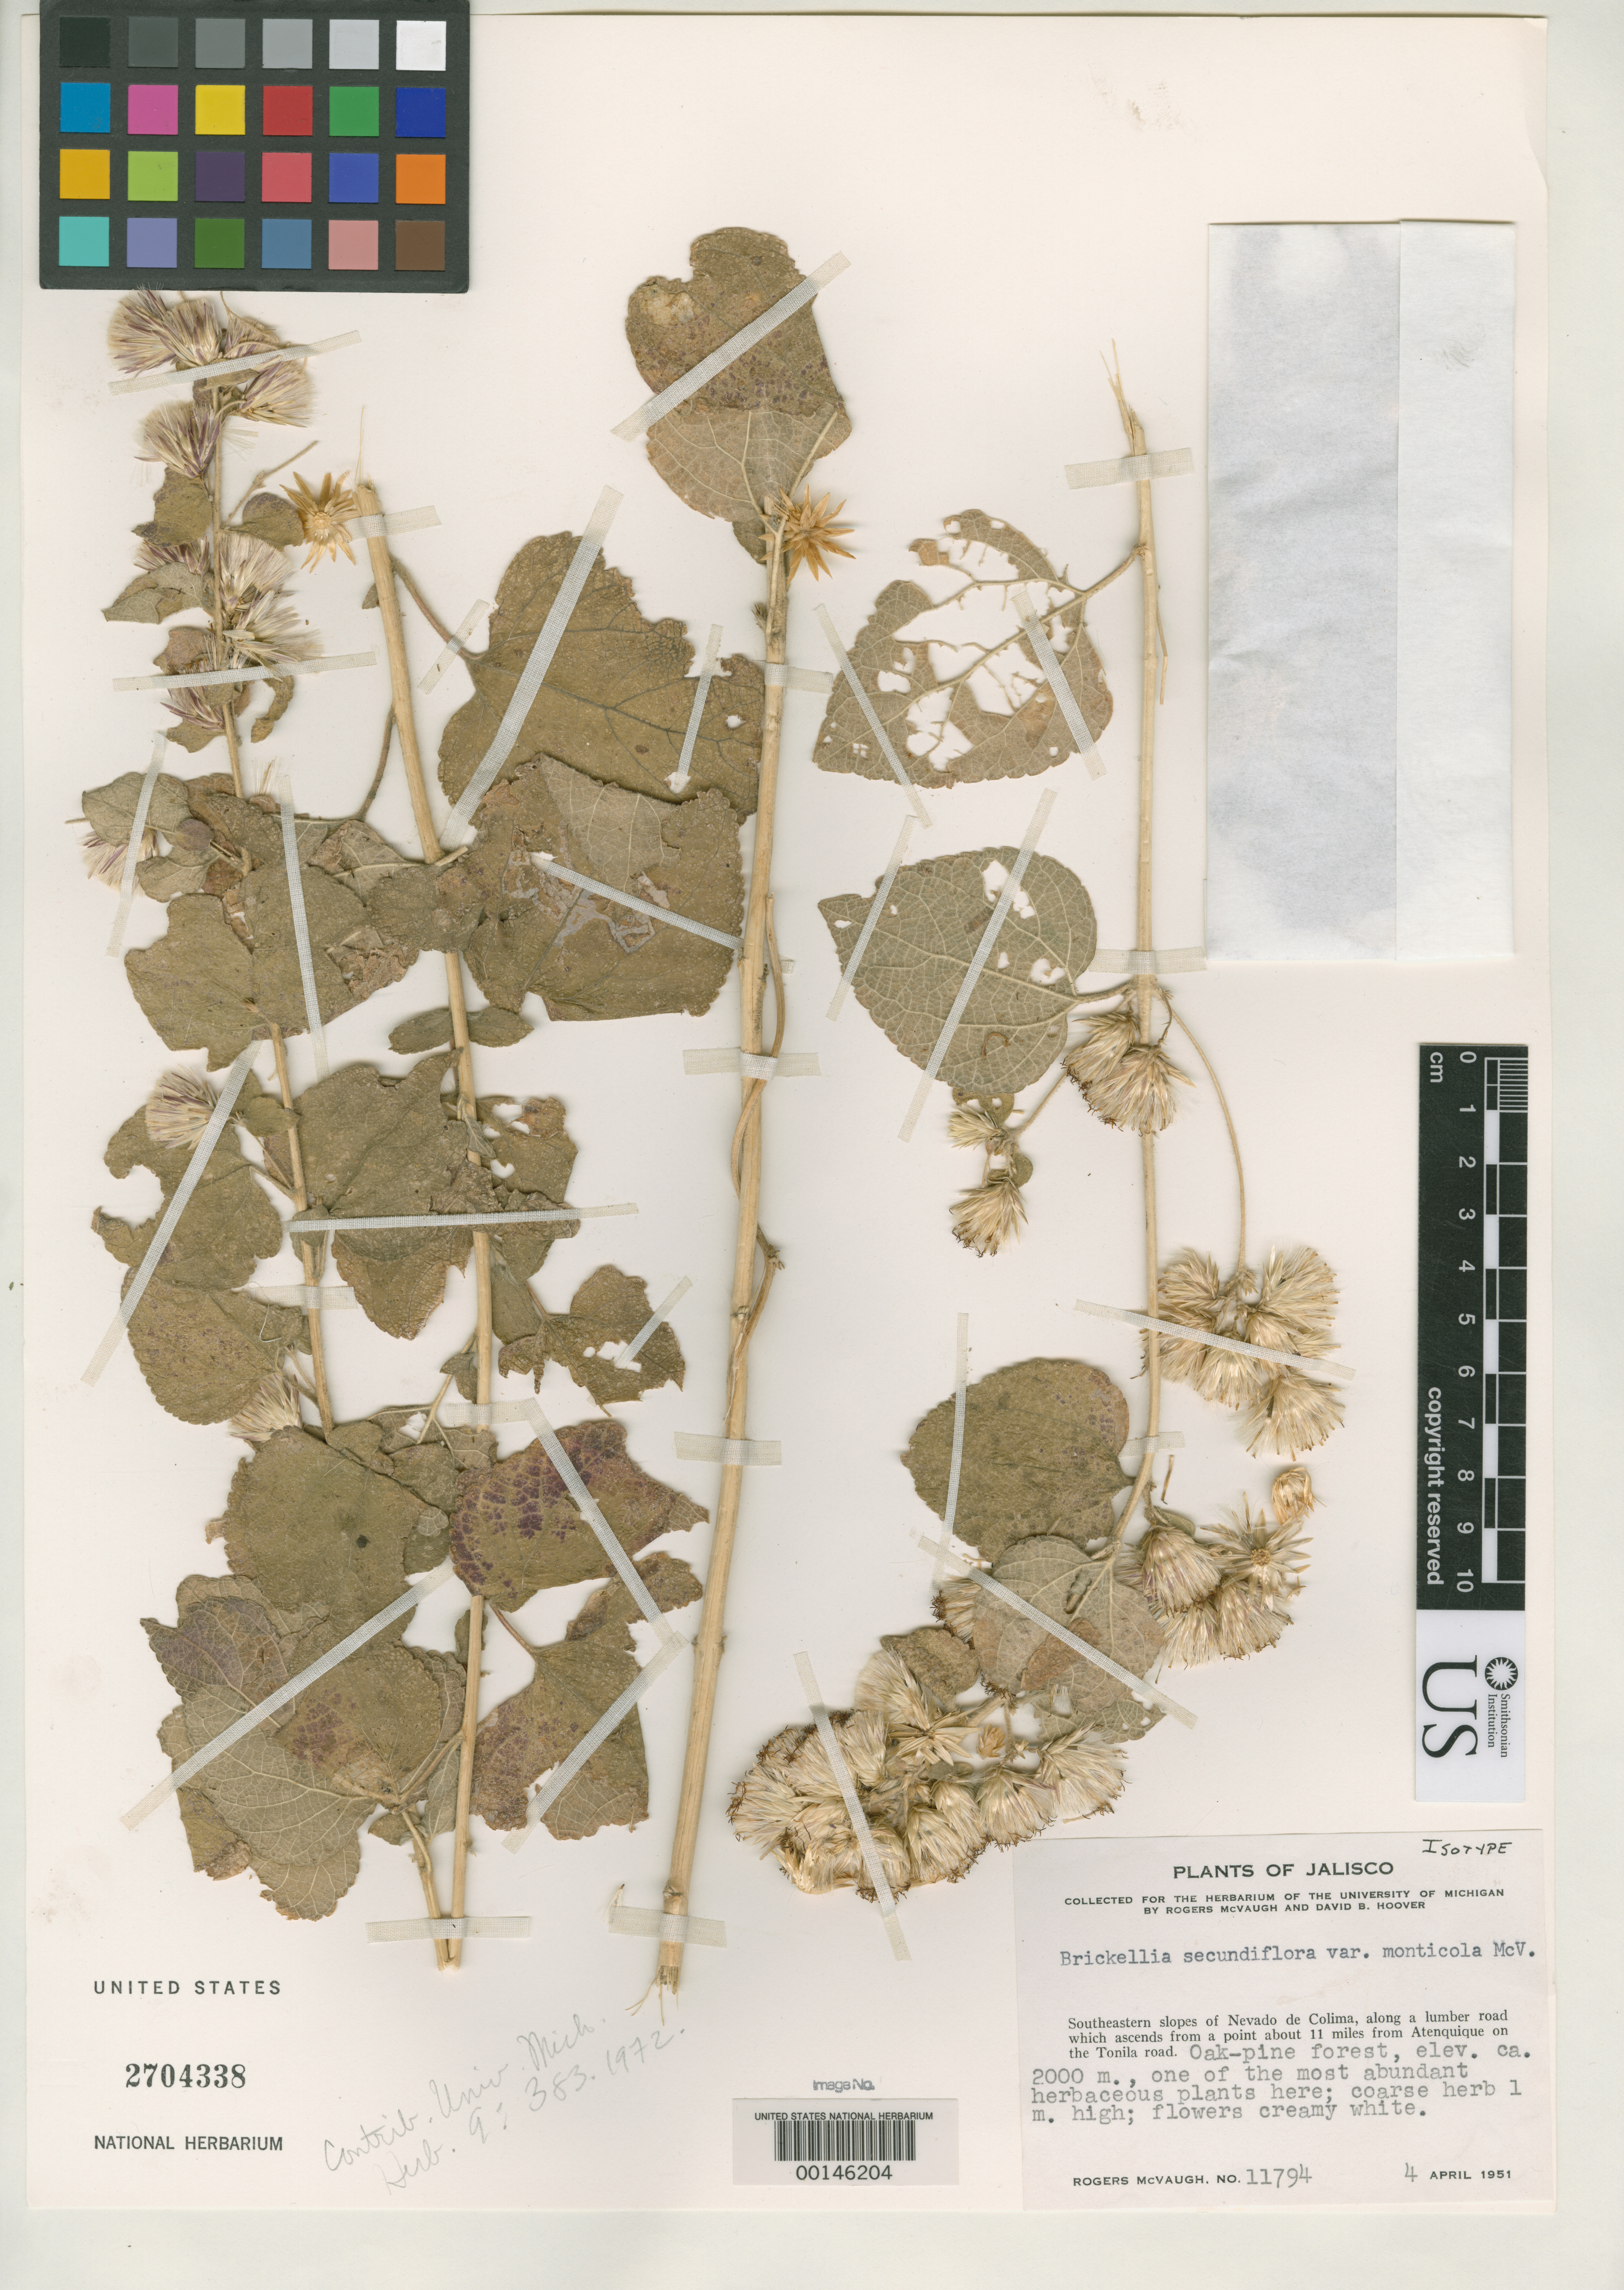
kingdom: Plantae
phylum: Tracheophyta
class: Magnoliopsida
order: Asterales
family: Asteraceae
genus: Brickellia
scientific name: Brickellia secundiflora var. monticola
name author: McVaugh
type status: Isotype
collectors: R. McVaugh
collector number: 11794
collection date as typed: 04 Apr 1951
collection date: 1951-04-04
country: Mexico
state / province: Jalisco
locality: Nevado de Colima.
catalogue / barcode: US 2704338